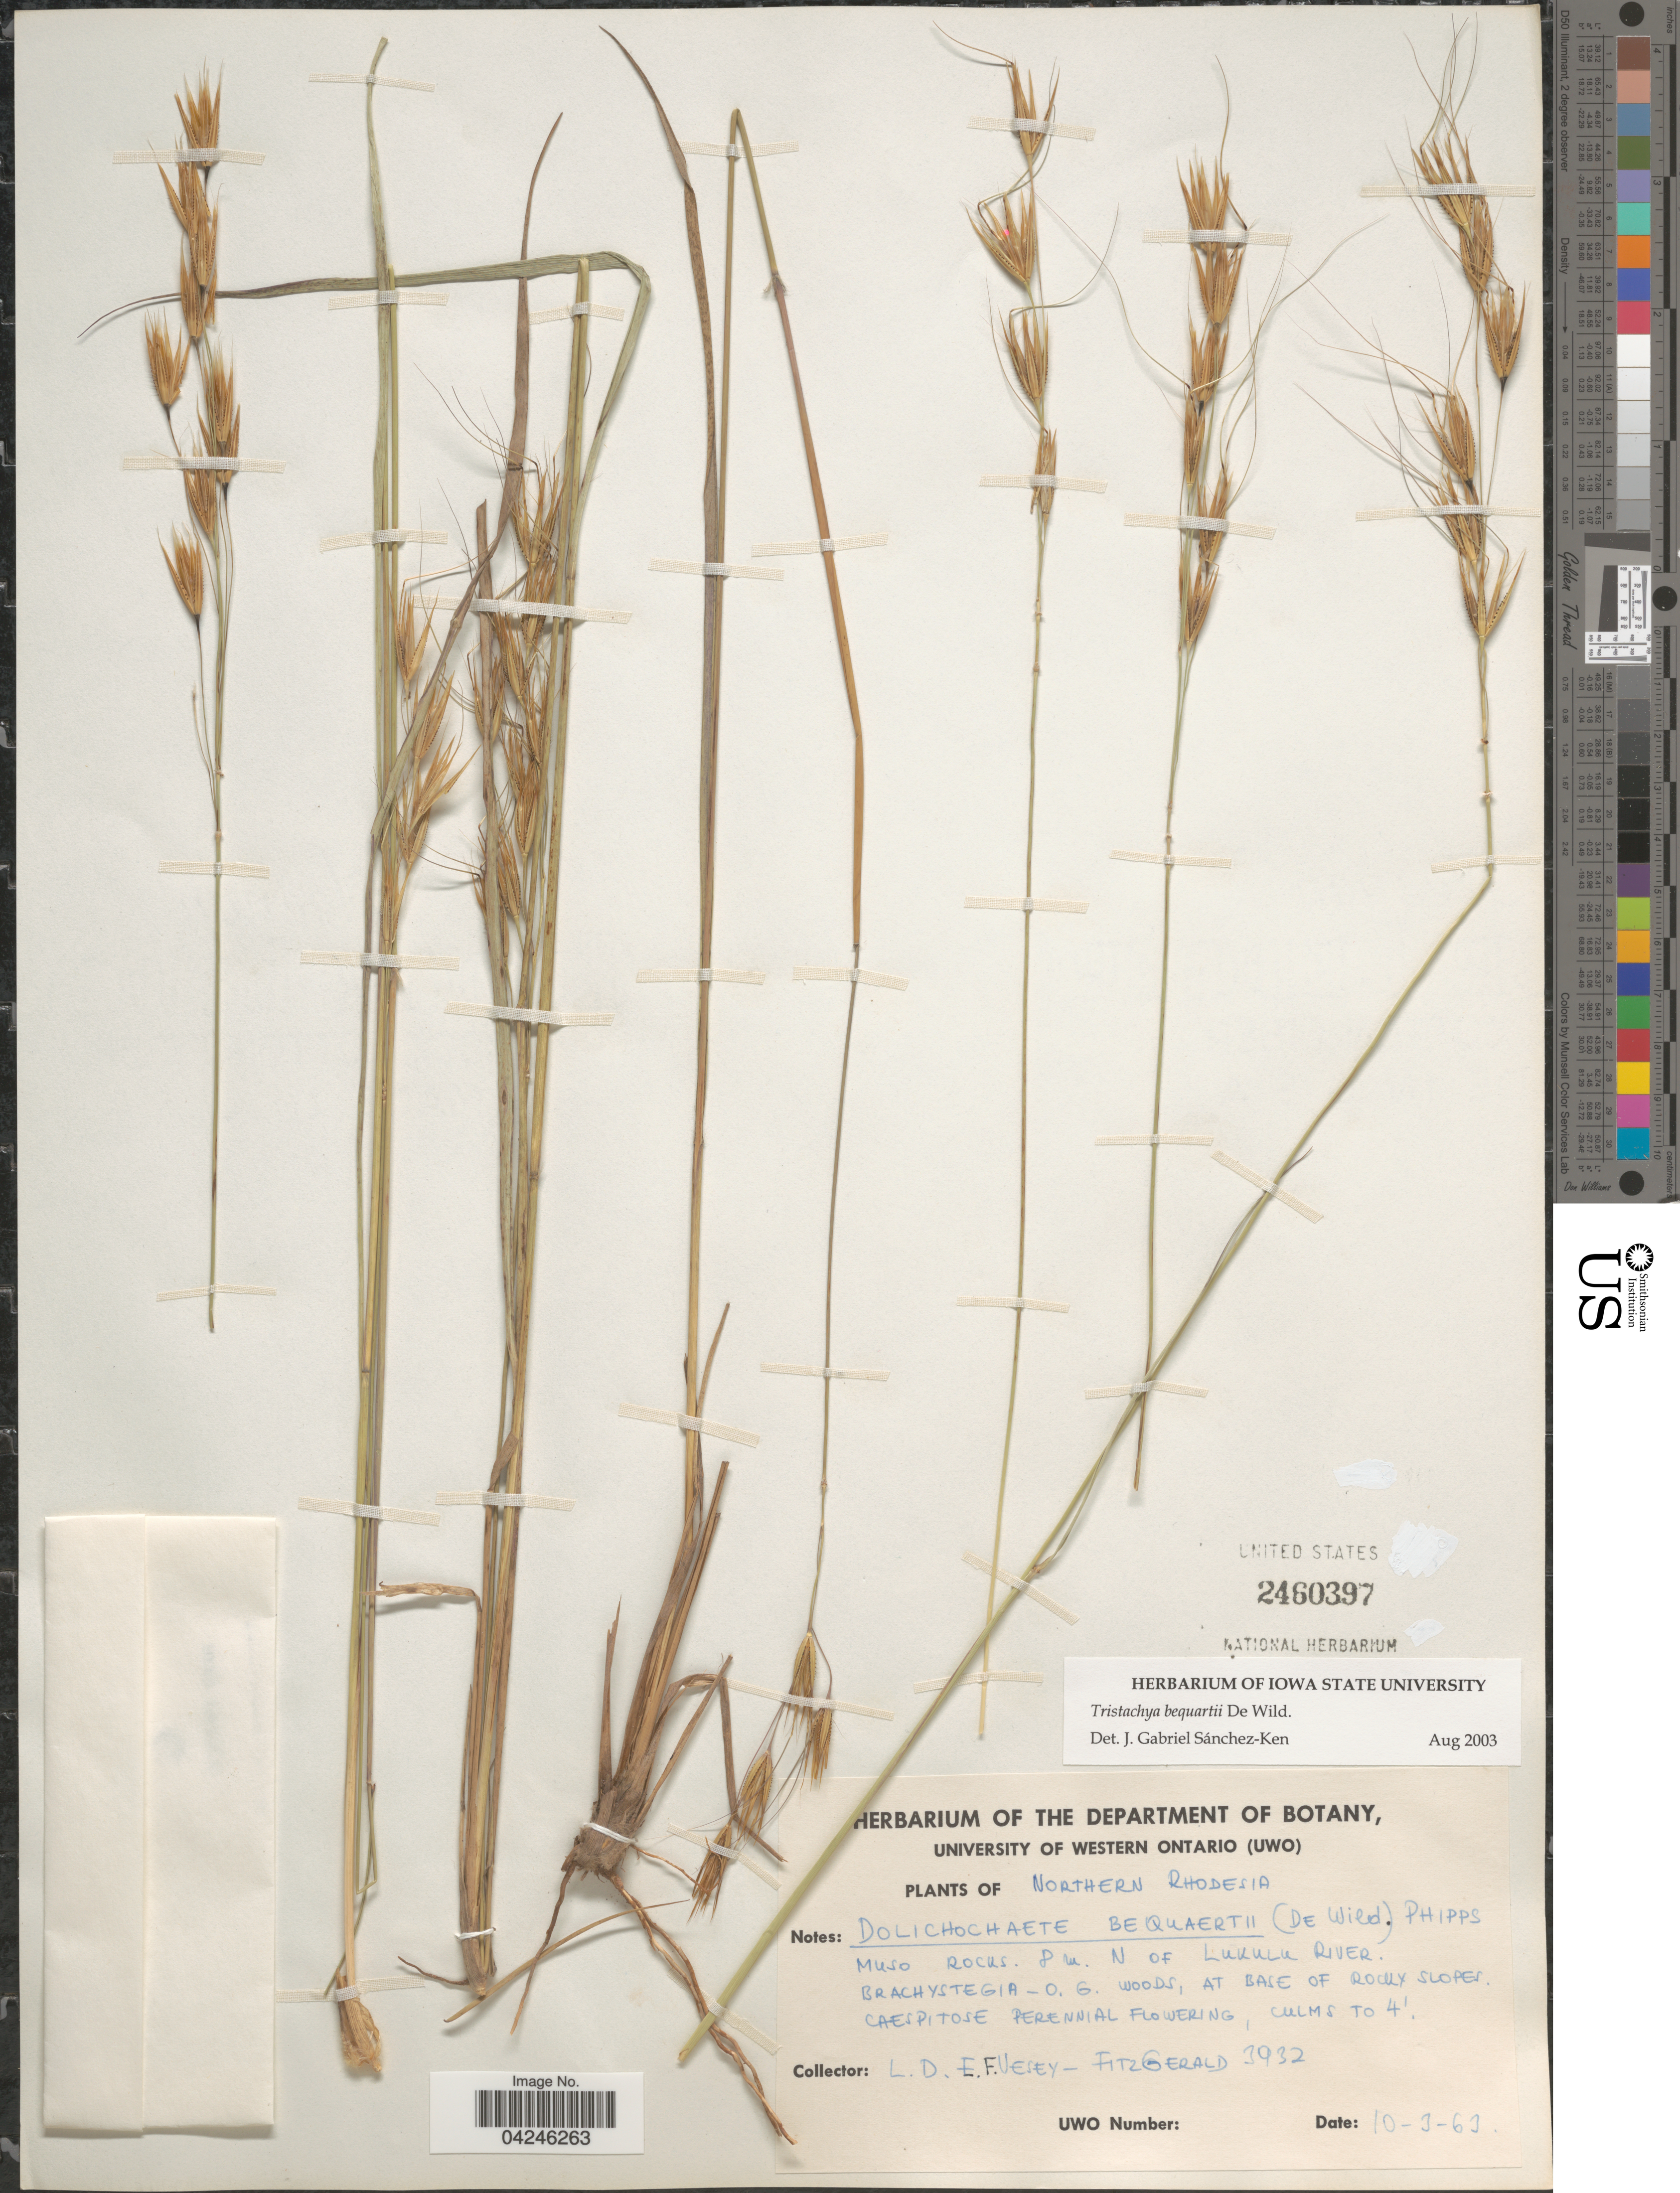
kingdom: Plantae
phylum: Tracheophyta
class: Liliopsida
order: Poales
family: Poaceae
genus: Tristachya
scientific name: Tristachya bequaertii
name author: De Wild.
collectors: L. Vesey-Fitzgerald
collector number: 3932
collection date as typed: Transcribed d/m/y: 10/3/63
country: Zambia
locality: Northern Rhodesia. N of Lukulu River. At base of rocky slopes.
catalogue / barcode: US 2460397